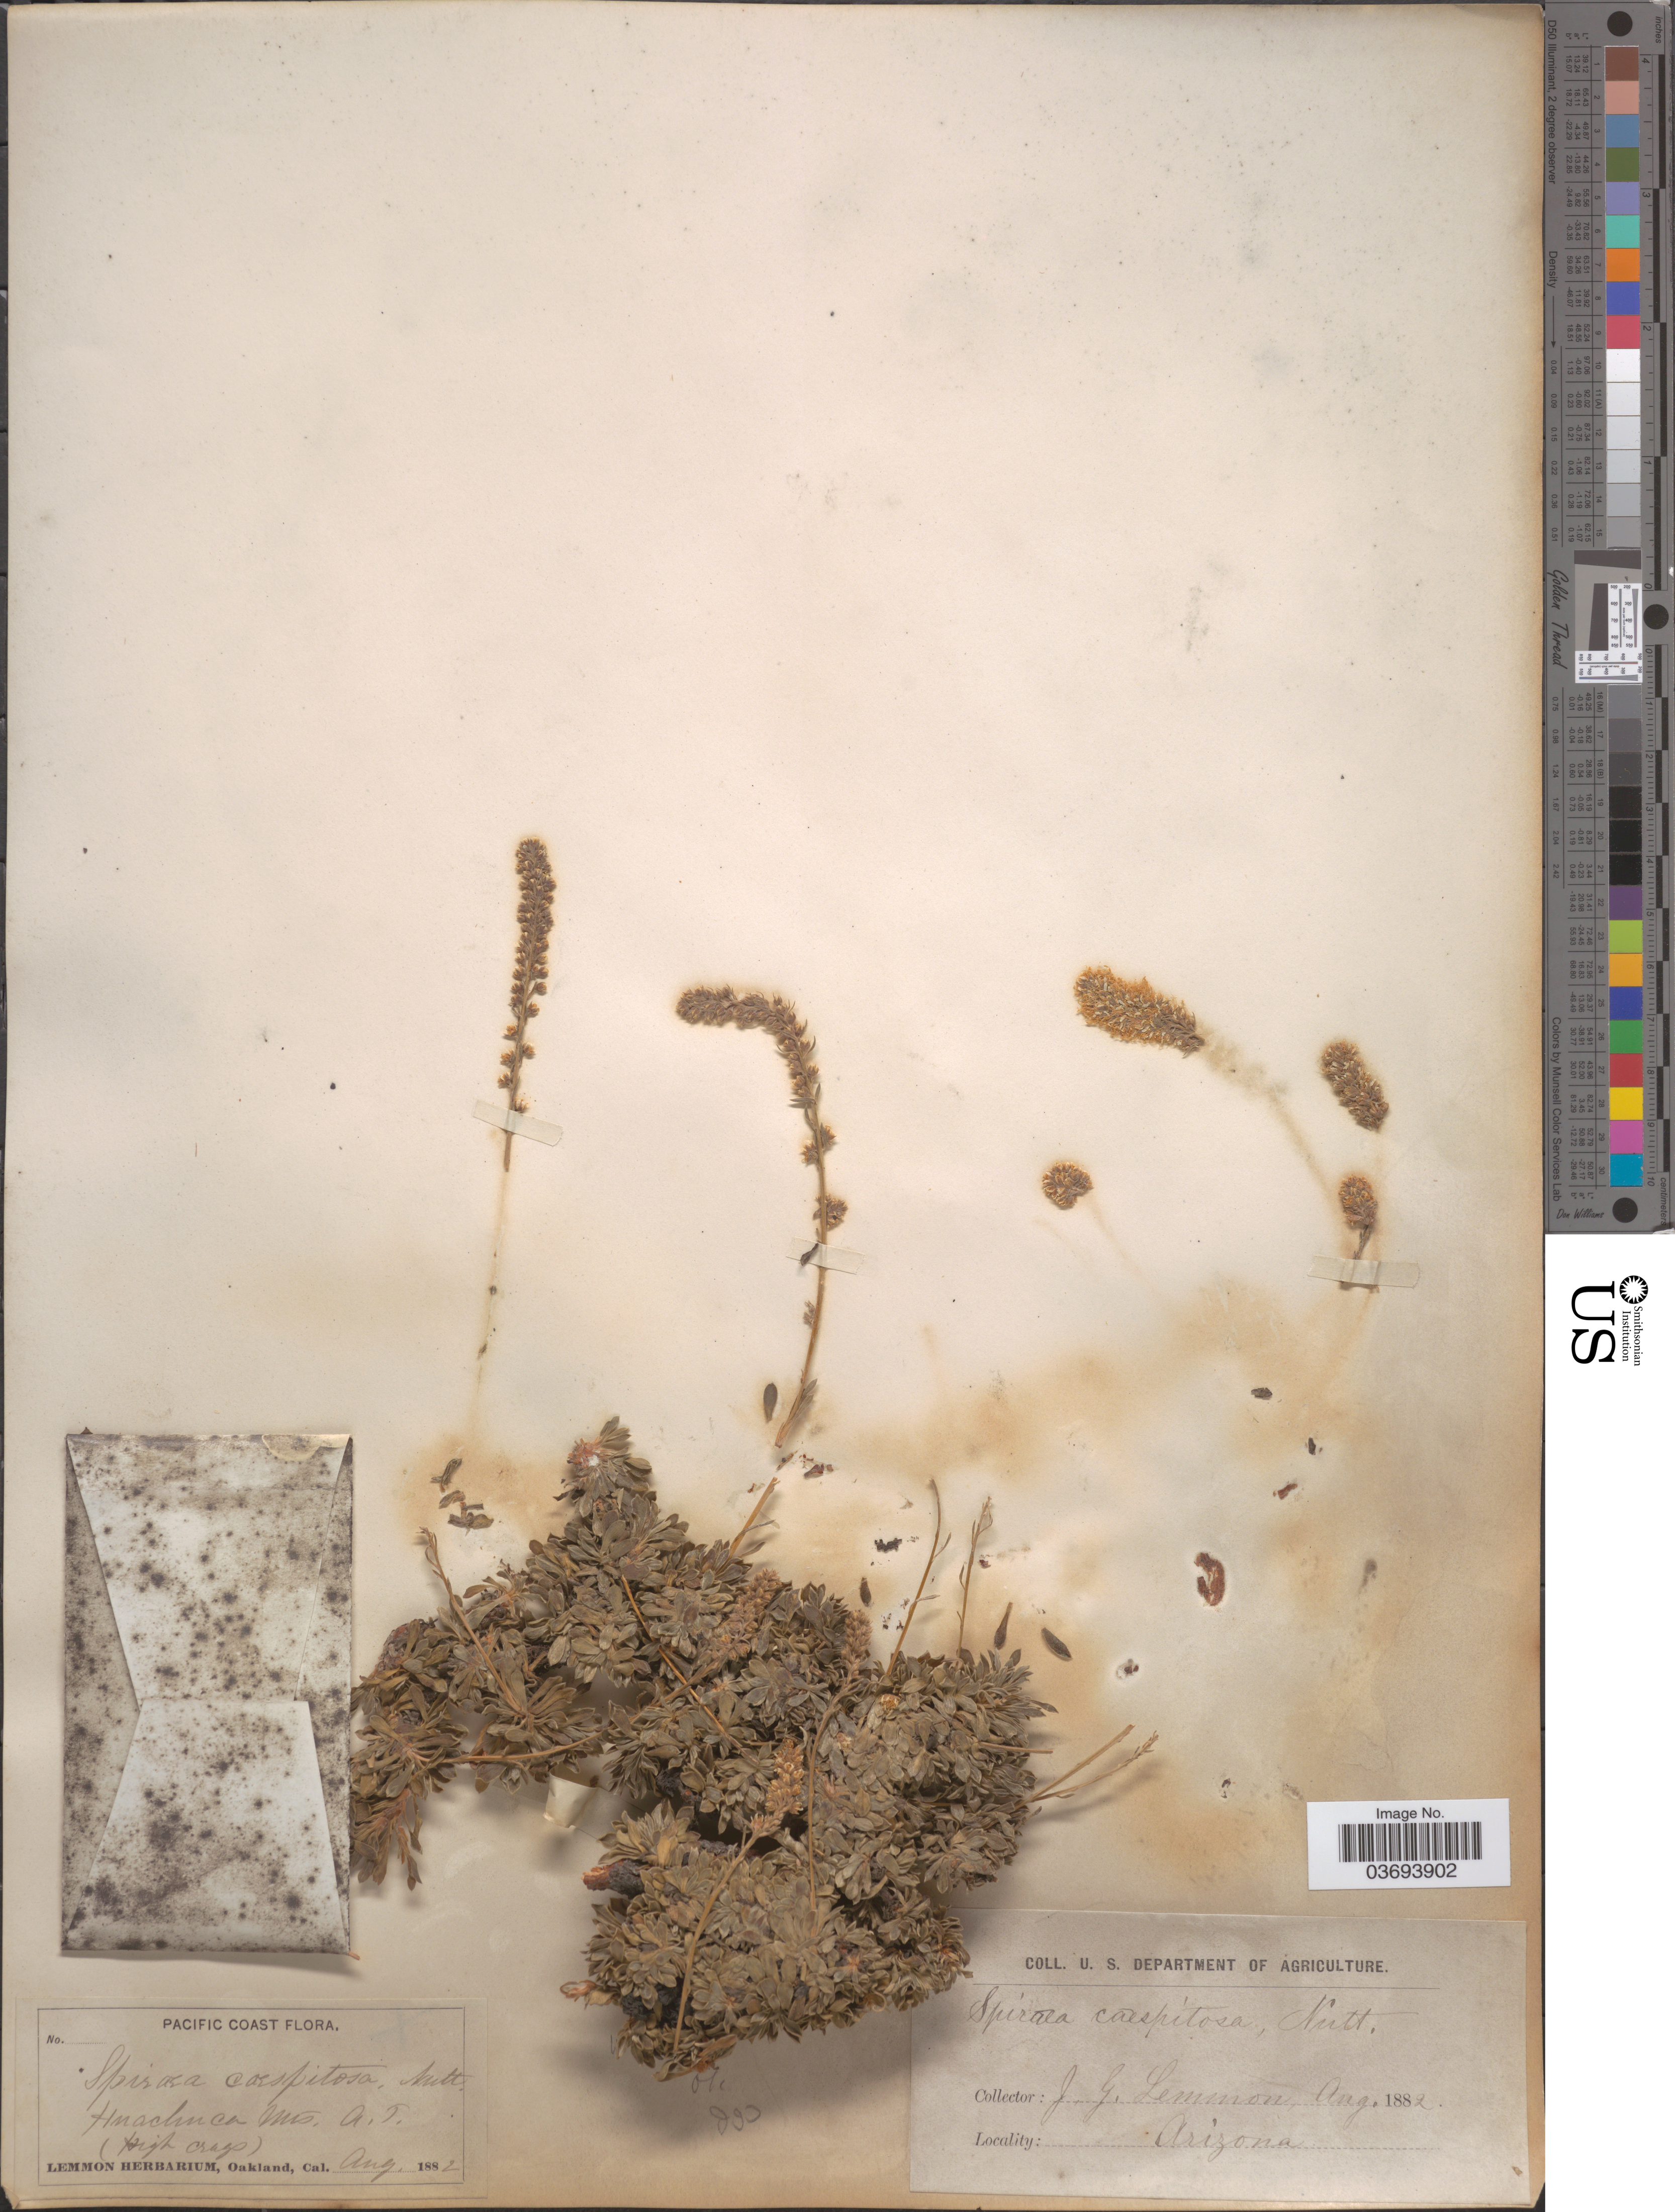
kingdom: Plantae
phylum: Tracheophyta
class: Magnoliopsida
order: Rosales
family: Rosaceae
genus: Petrophytum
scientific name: Petrophytum elatius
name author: (S. Watson) A. Heller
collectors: J. Lemmon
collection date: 1882-08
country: United States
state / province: Arizona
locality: Pacific Coast. Huachuca Mts. (High Crags).